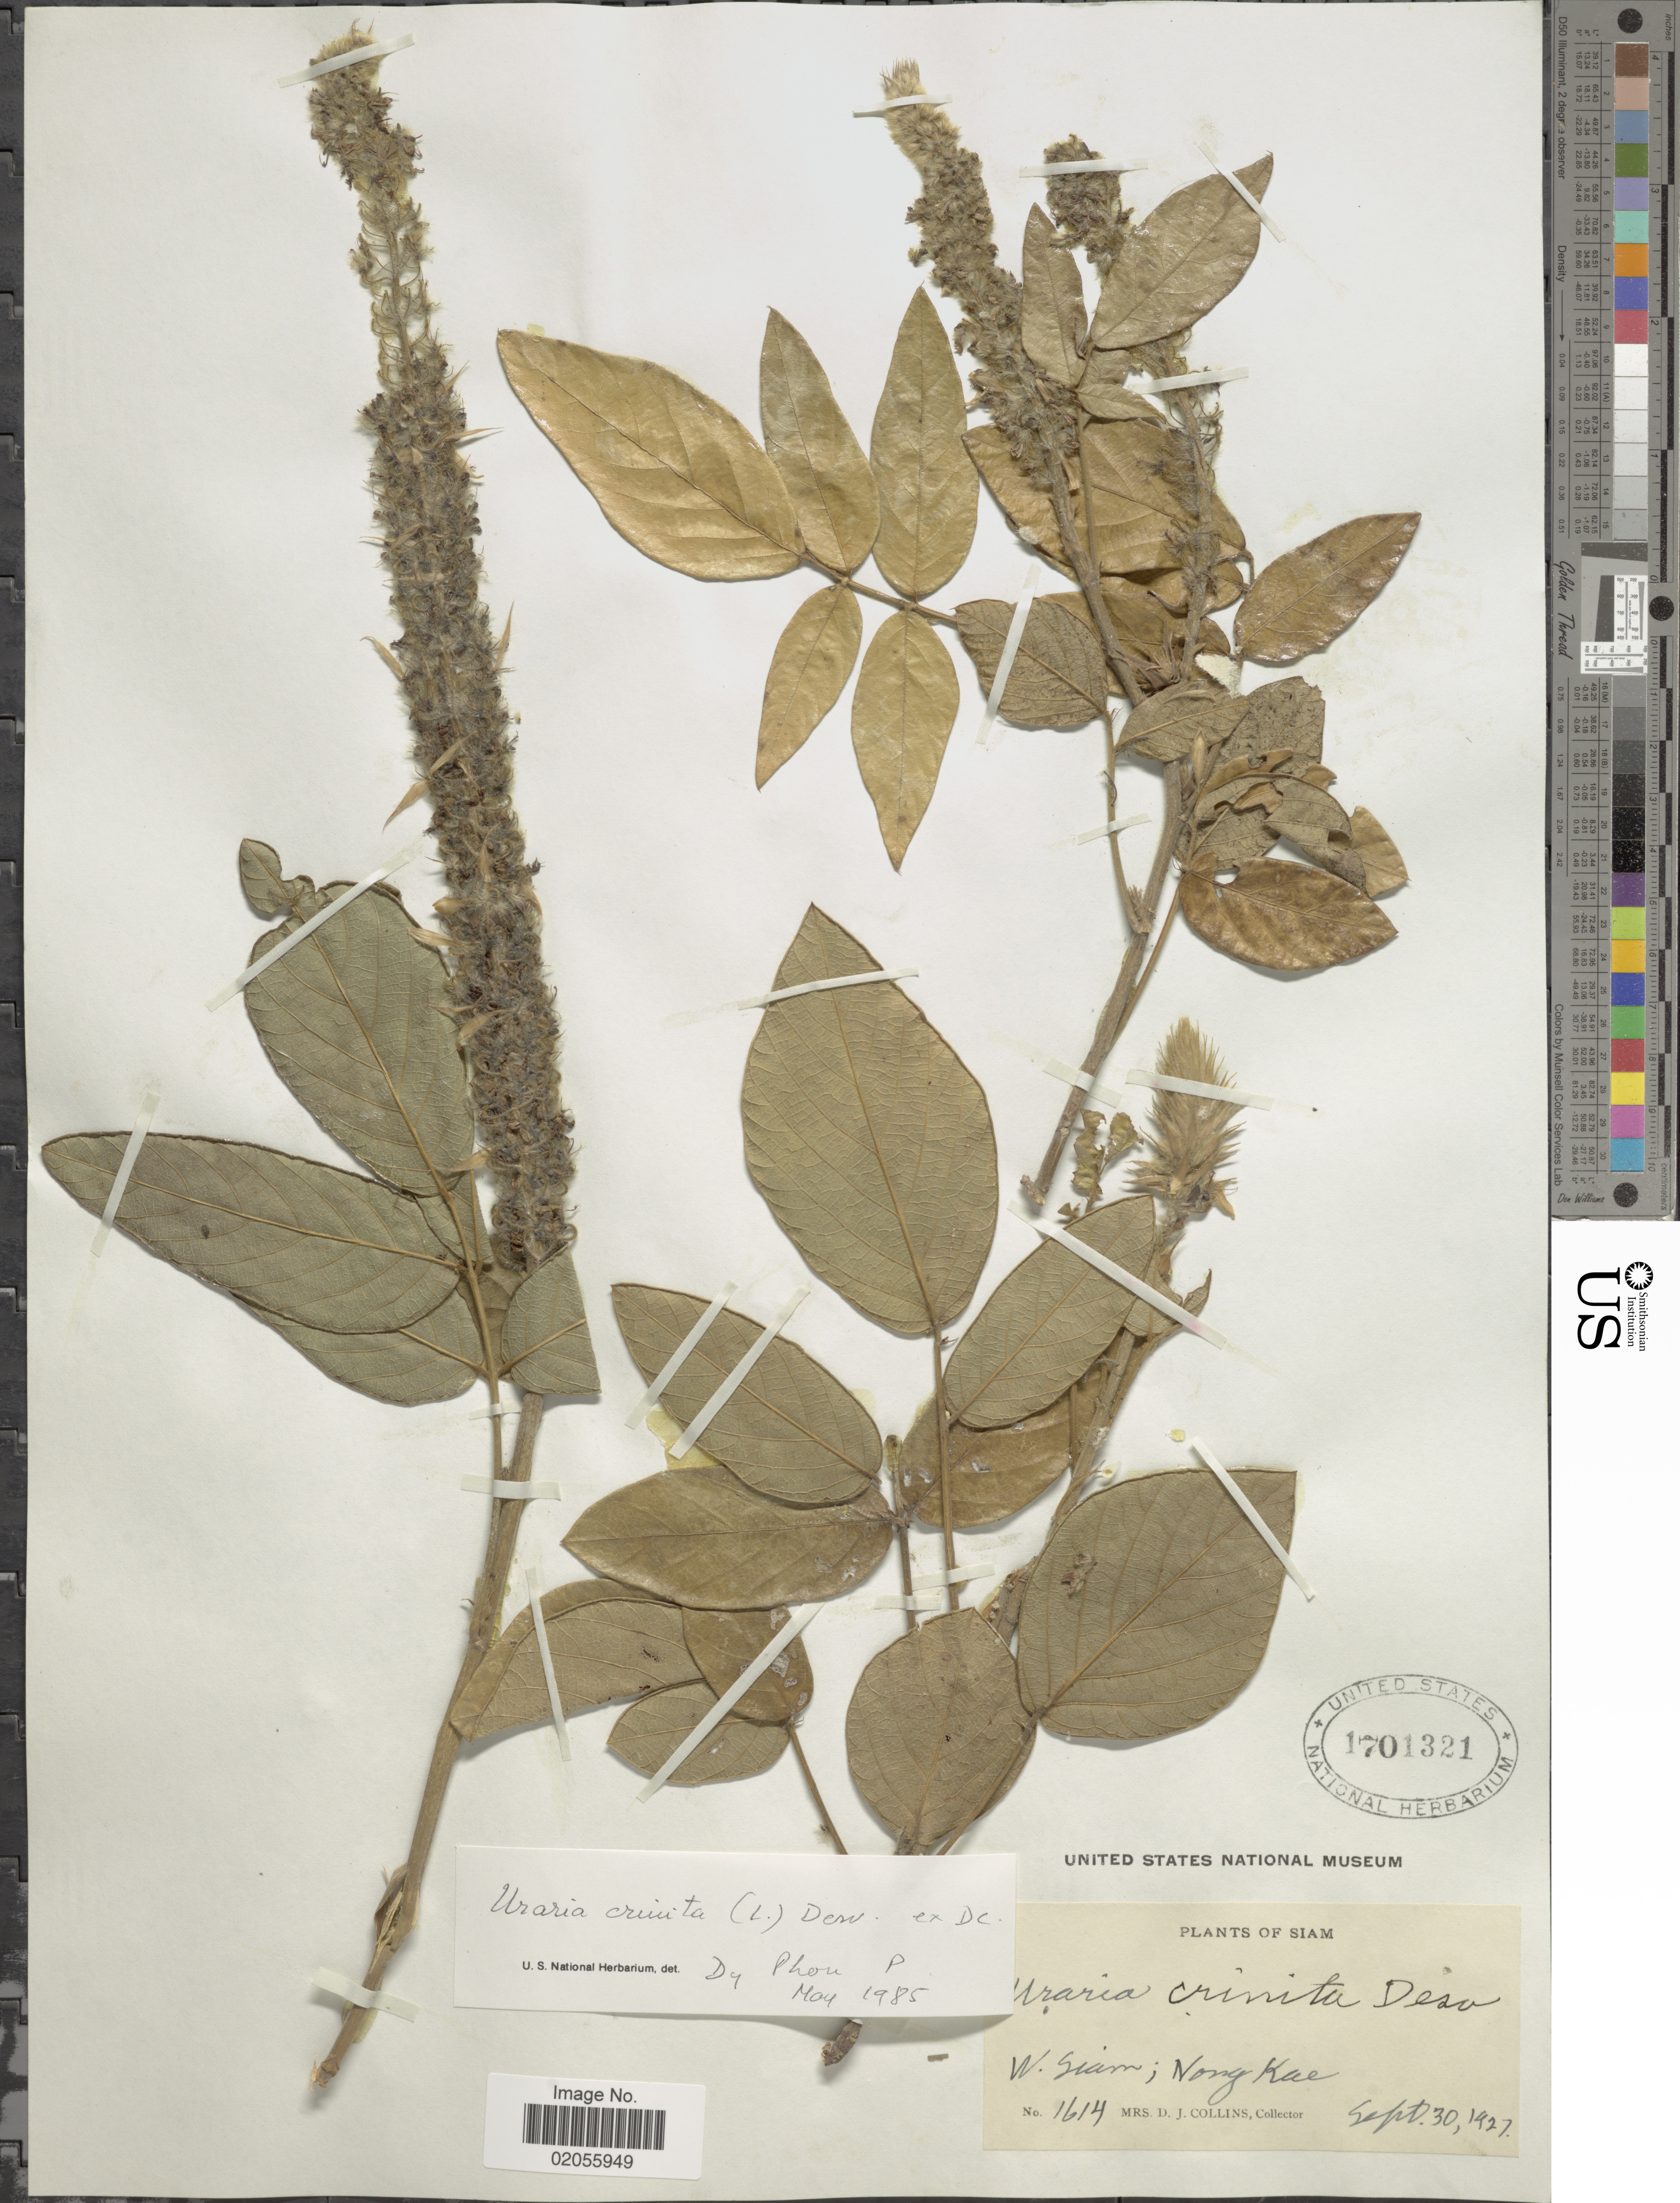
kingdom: Plantae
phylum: Tracheophyta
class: Magnoliopsida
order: Fabales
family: Fabaceae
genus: Uraria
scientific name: Uraria crinita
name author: (L.) Desv.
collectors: Mrs. D. J. Collins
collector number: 1614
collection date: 1927-09-30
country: Thailand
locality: Siam, W. Siam; Nong Kae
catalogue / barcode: US 1701321